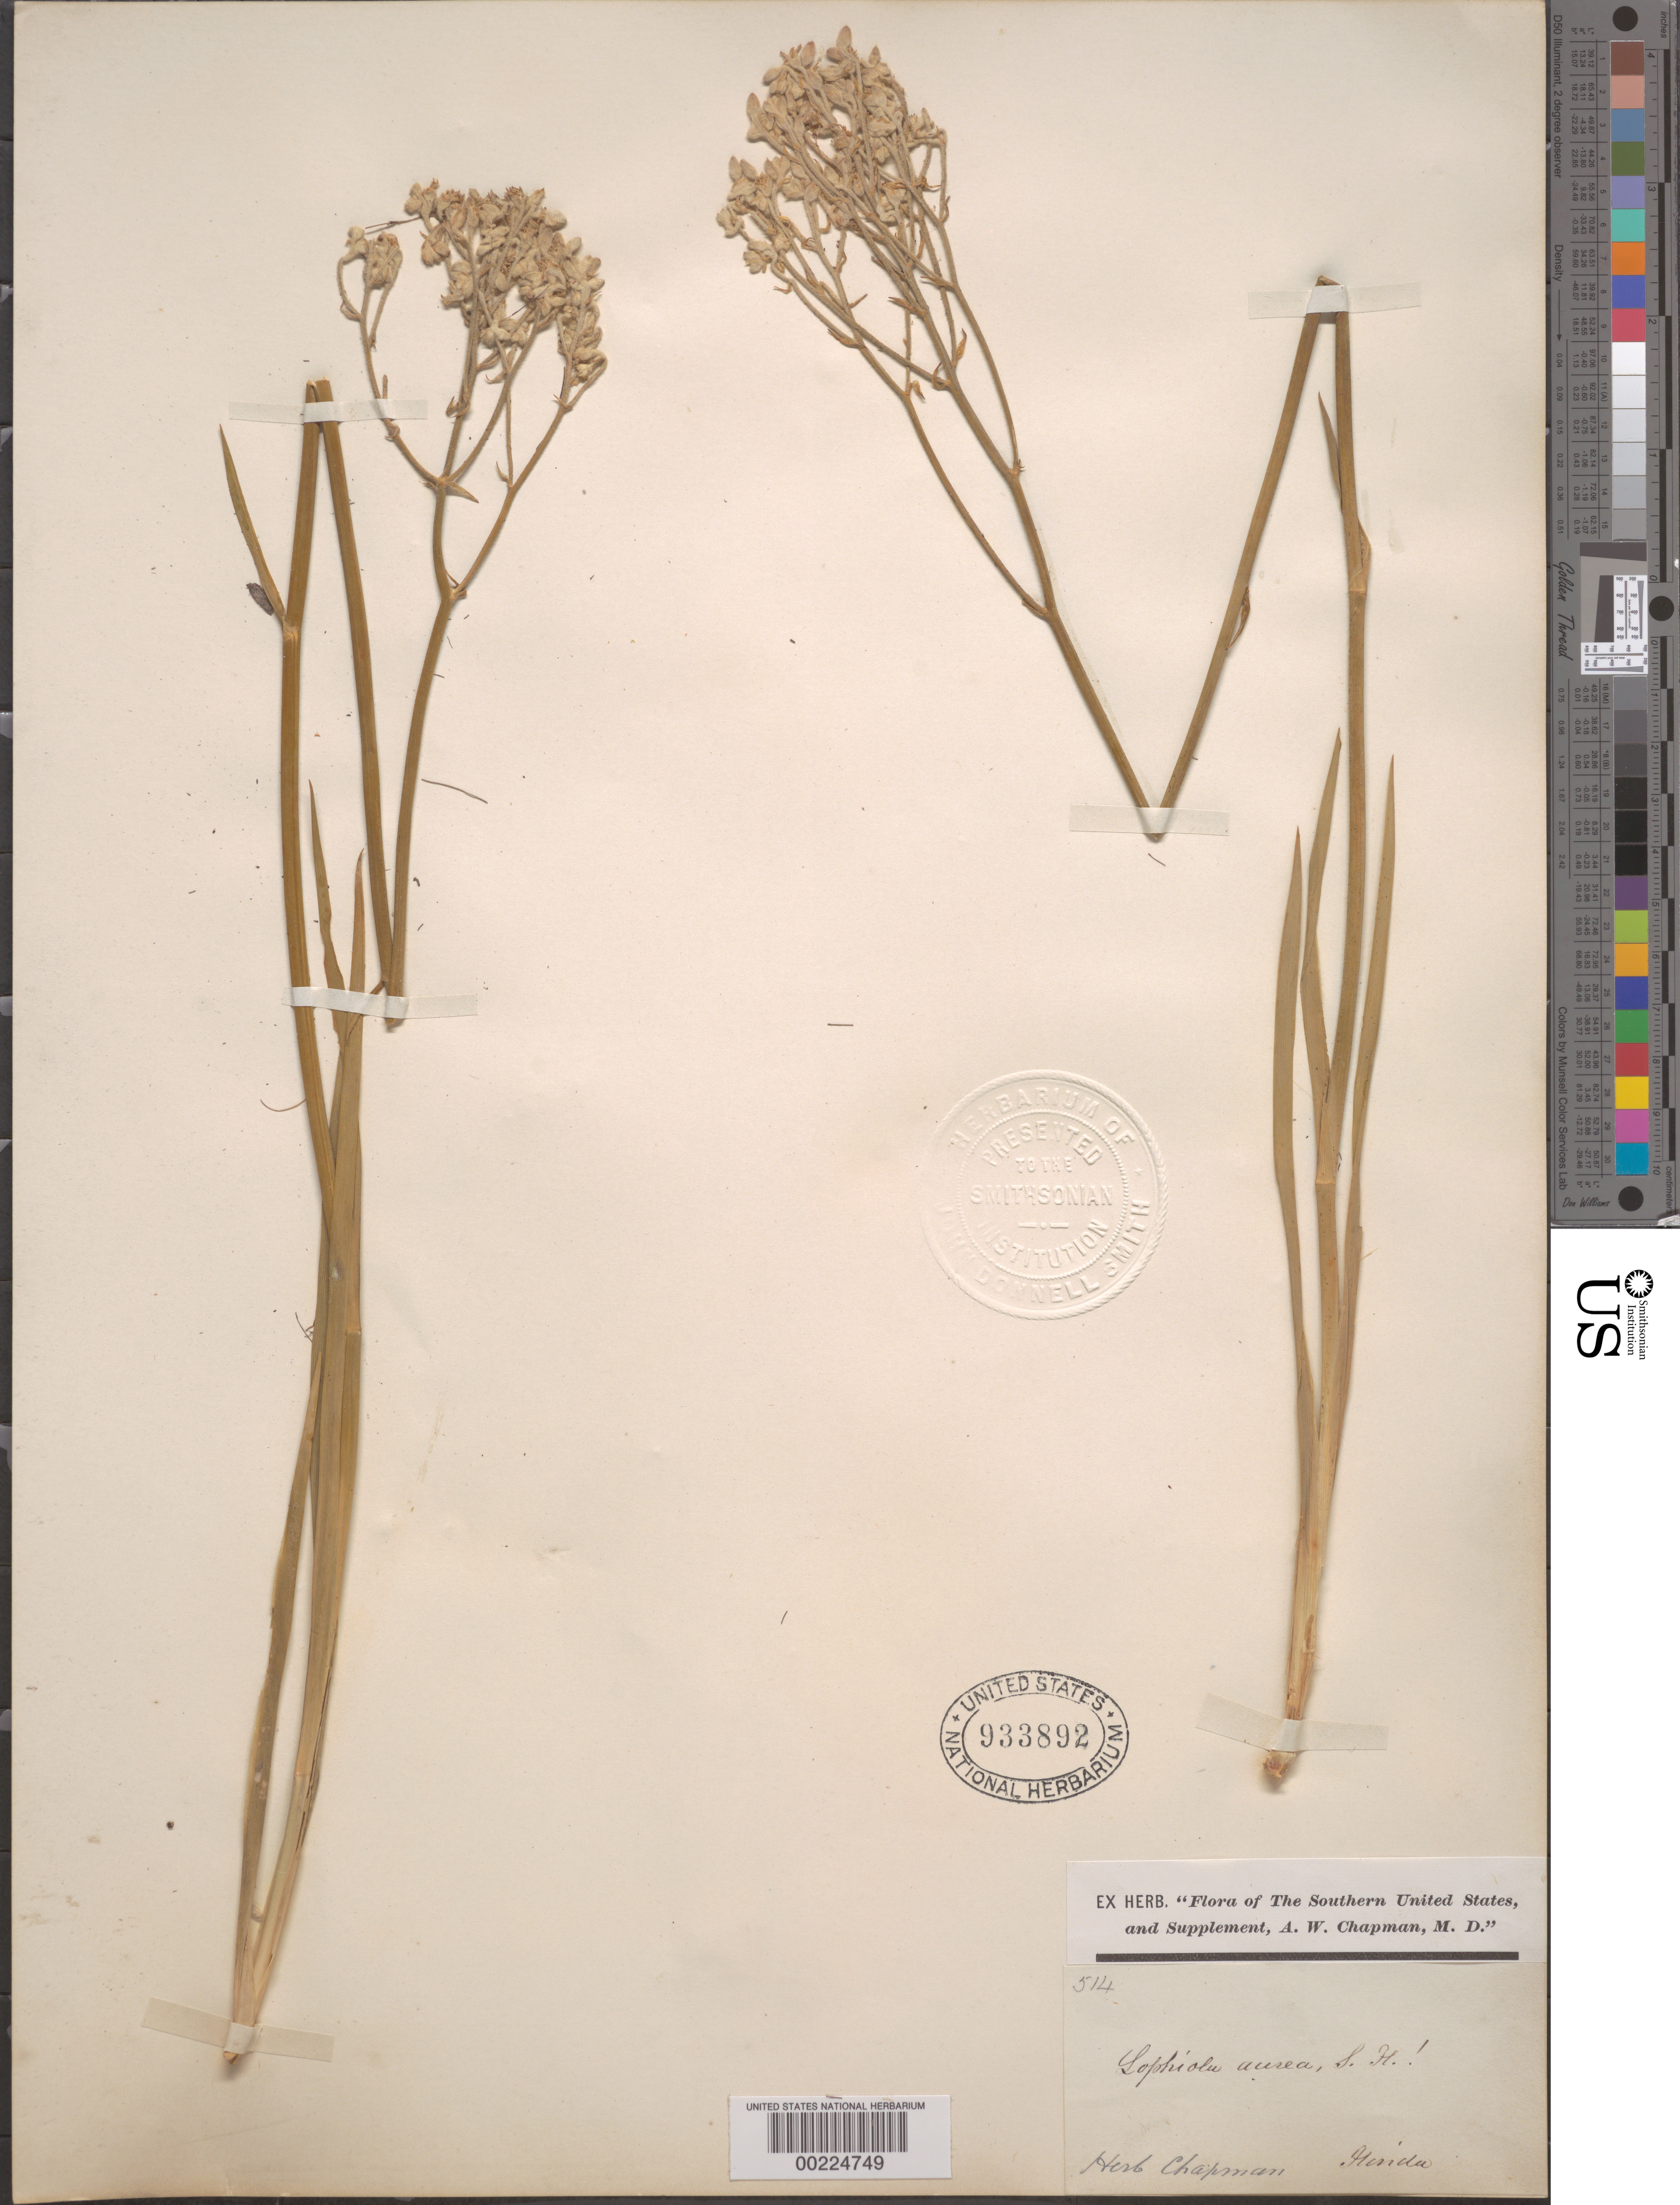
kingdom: Plantae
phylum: Tracheophyta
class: Liliopsida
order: Dioscoreales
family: Nartheciaceae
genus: Lophiola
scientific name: Lophiola aurea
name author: Ker Gawl.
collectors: A. W. Chapman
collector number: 514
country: United States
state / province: Florida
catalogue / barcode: US 933892